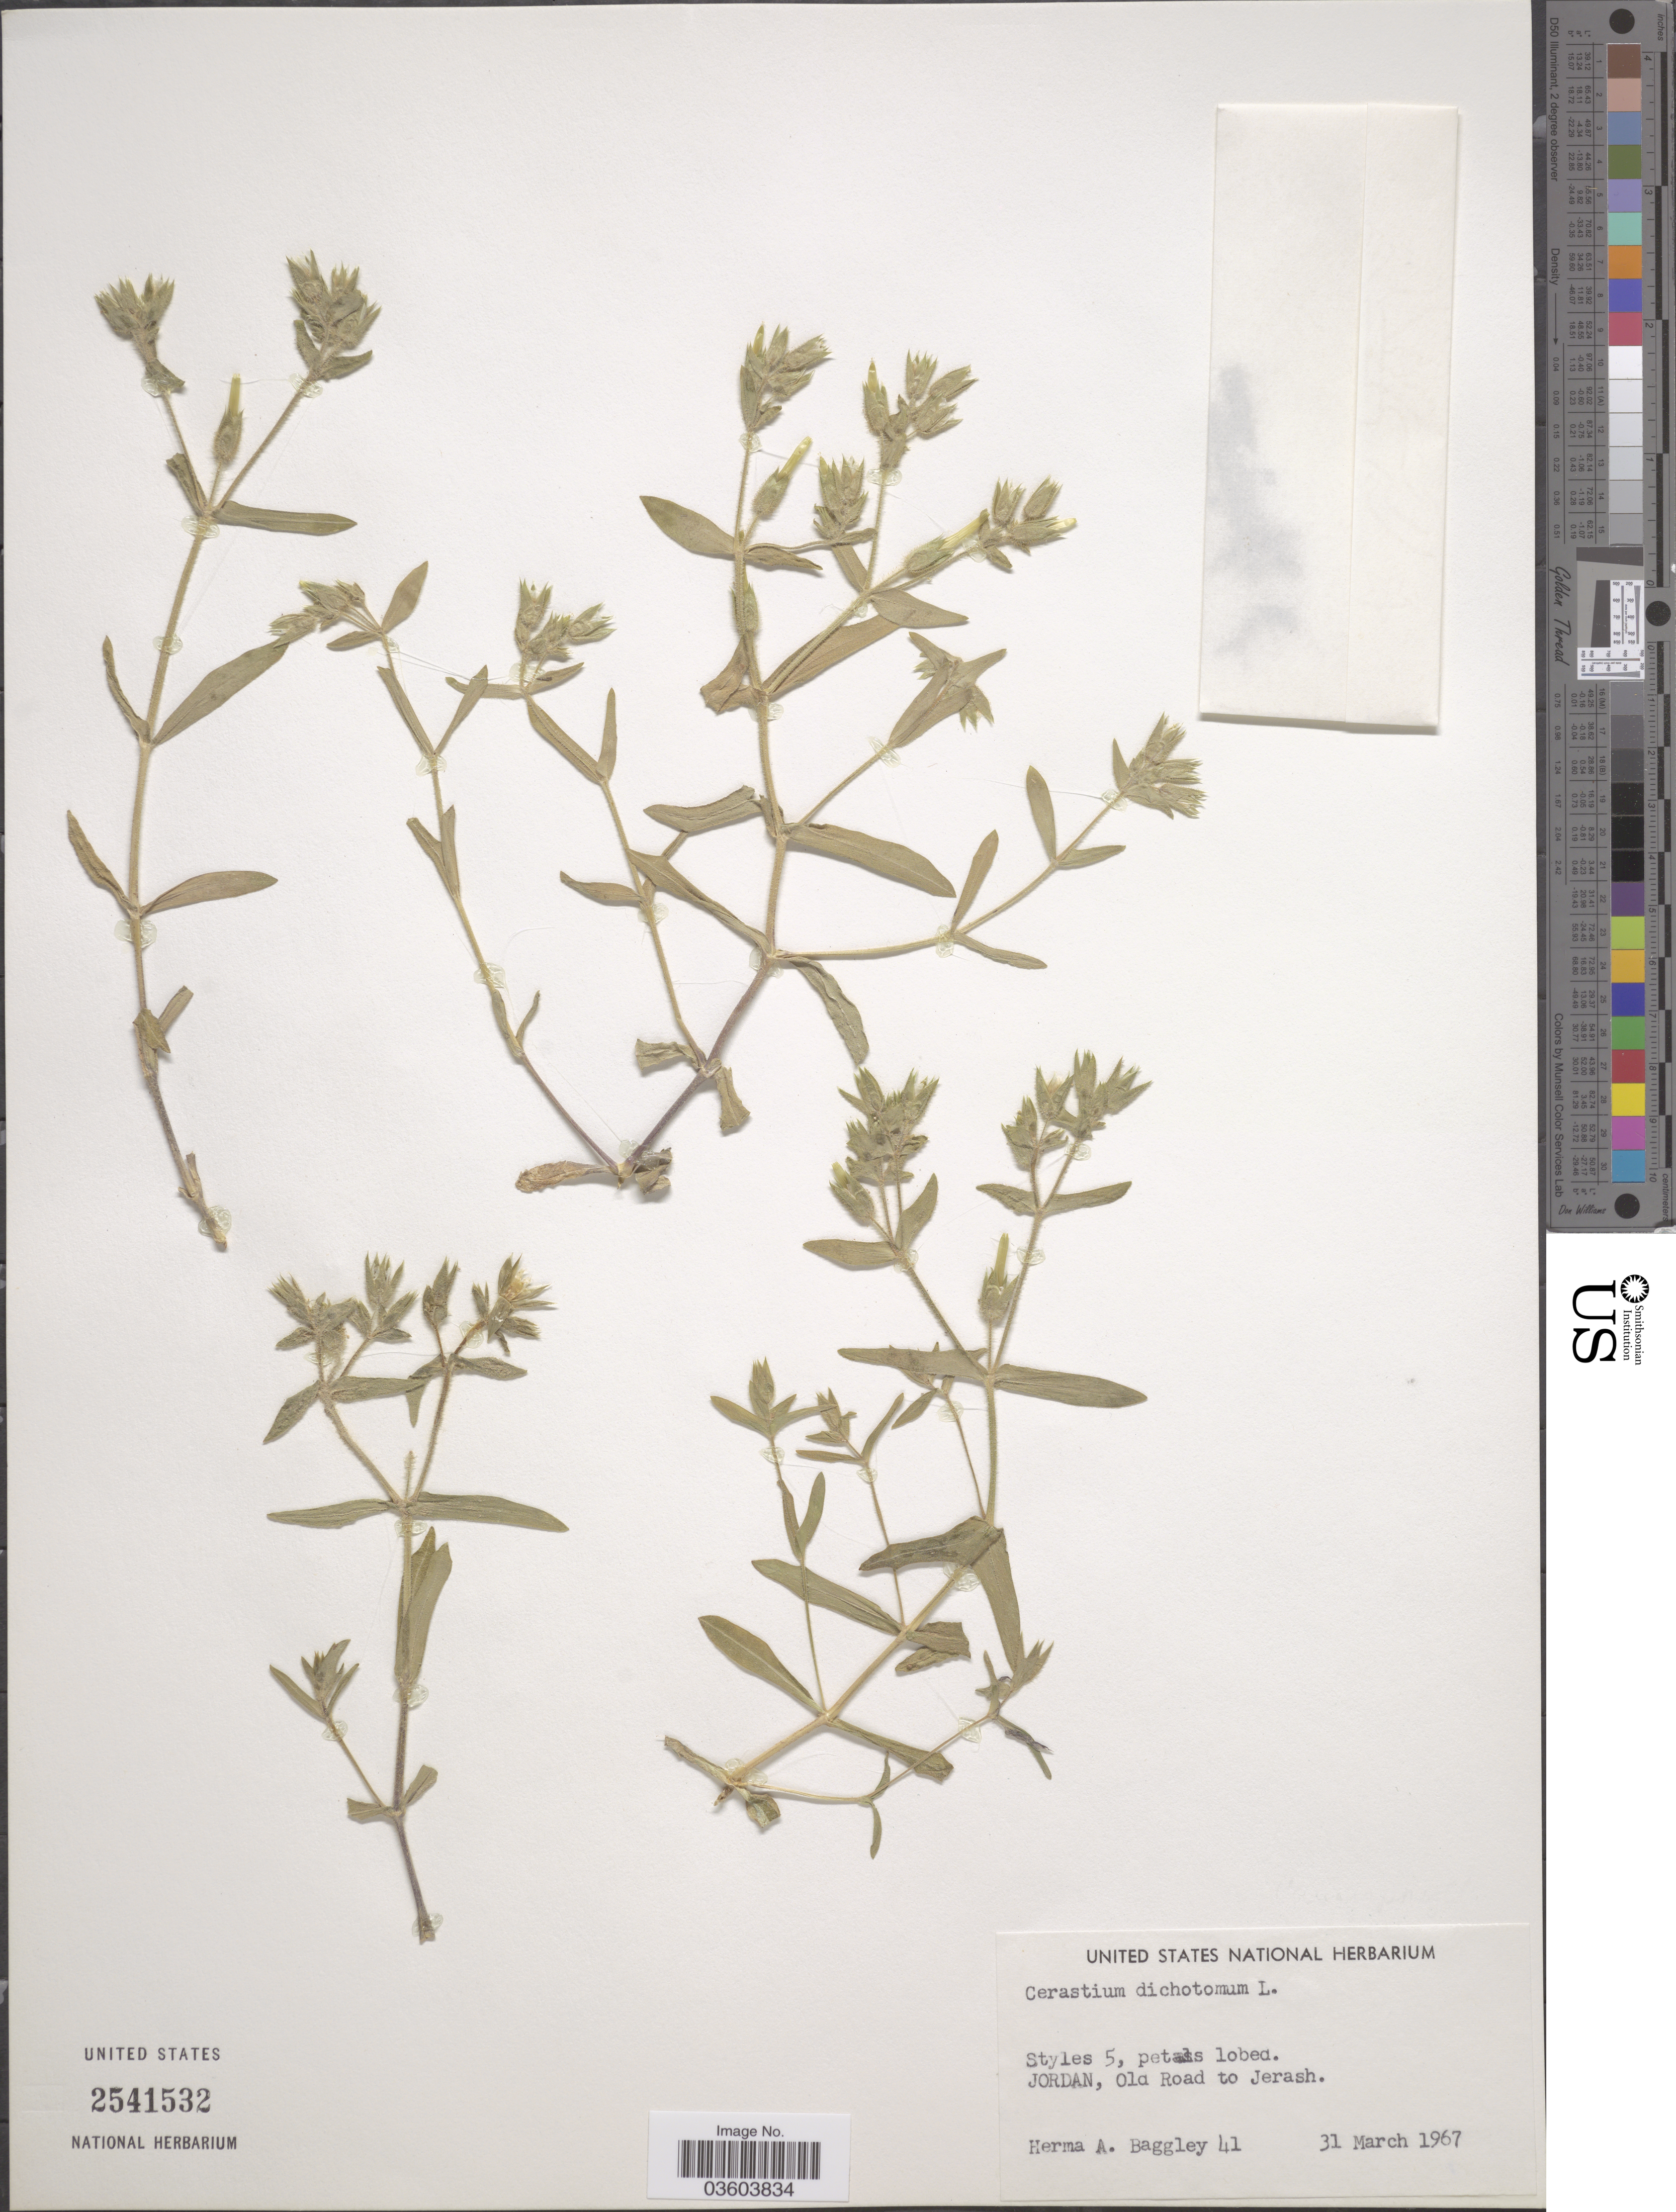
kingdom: Plantae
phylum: Tracheophyta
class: Magnoliopsida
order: Caryophyllales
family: Caryophyllaceae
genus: Cerastium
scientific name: Cerastium dichotomum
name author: L.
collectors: H. Baggley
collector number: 41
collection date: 1967-03-31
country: Jordan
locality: Old Road to Jerash.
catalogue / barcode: US 2541532